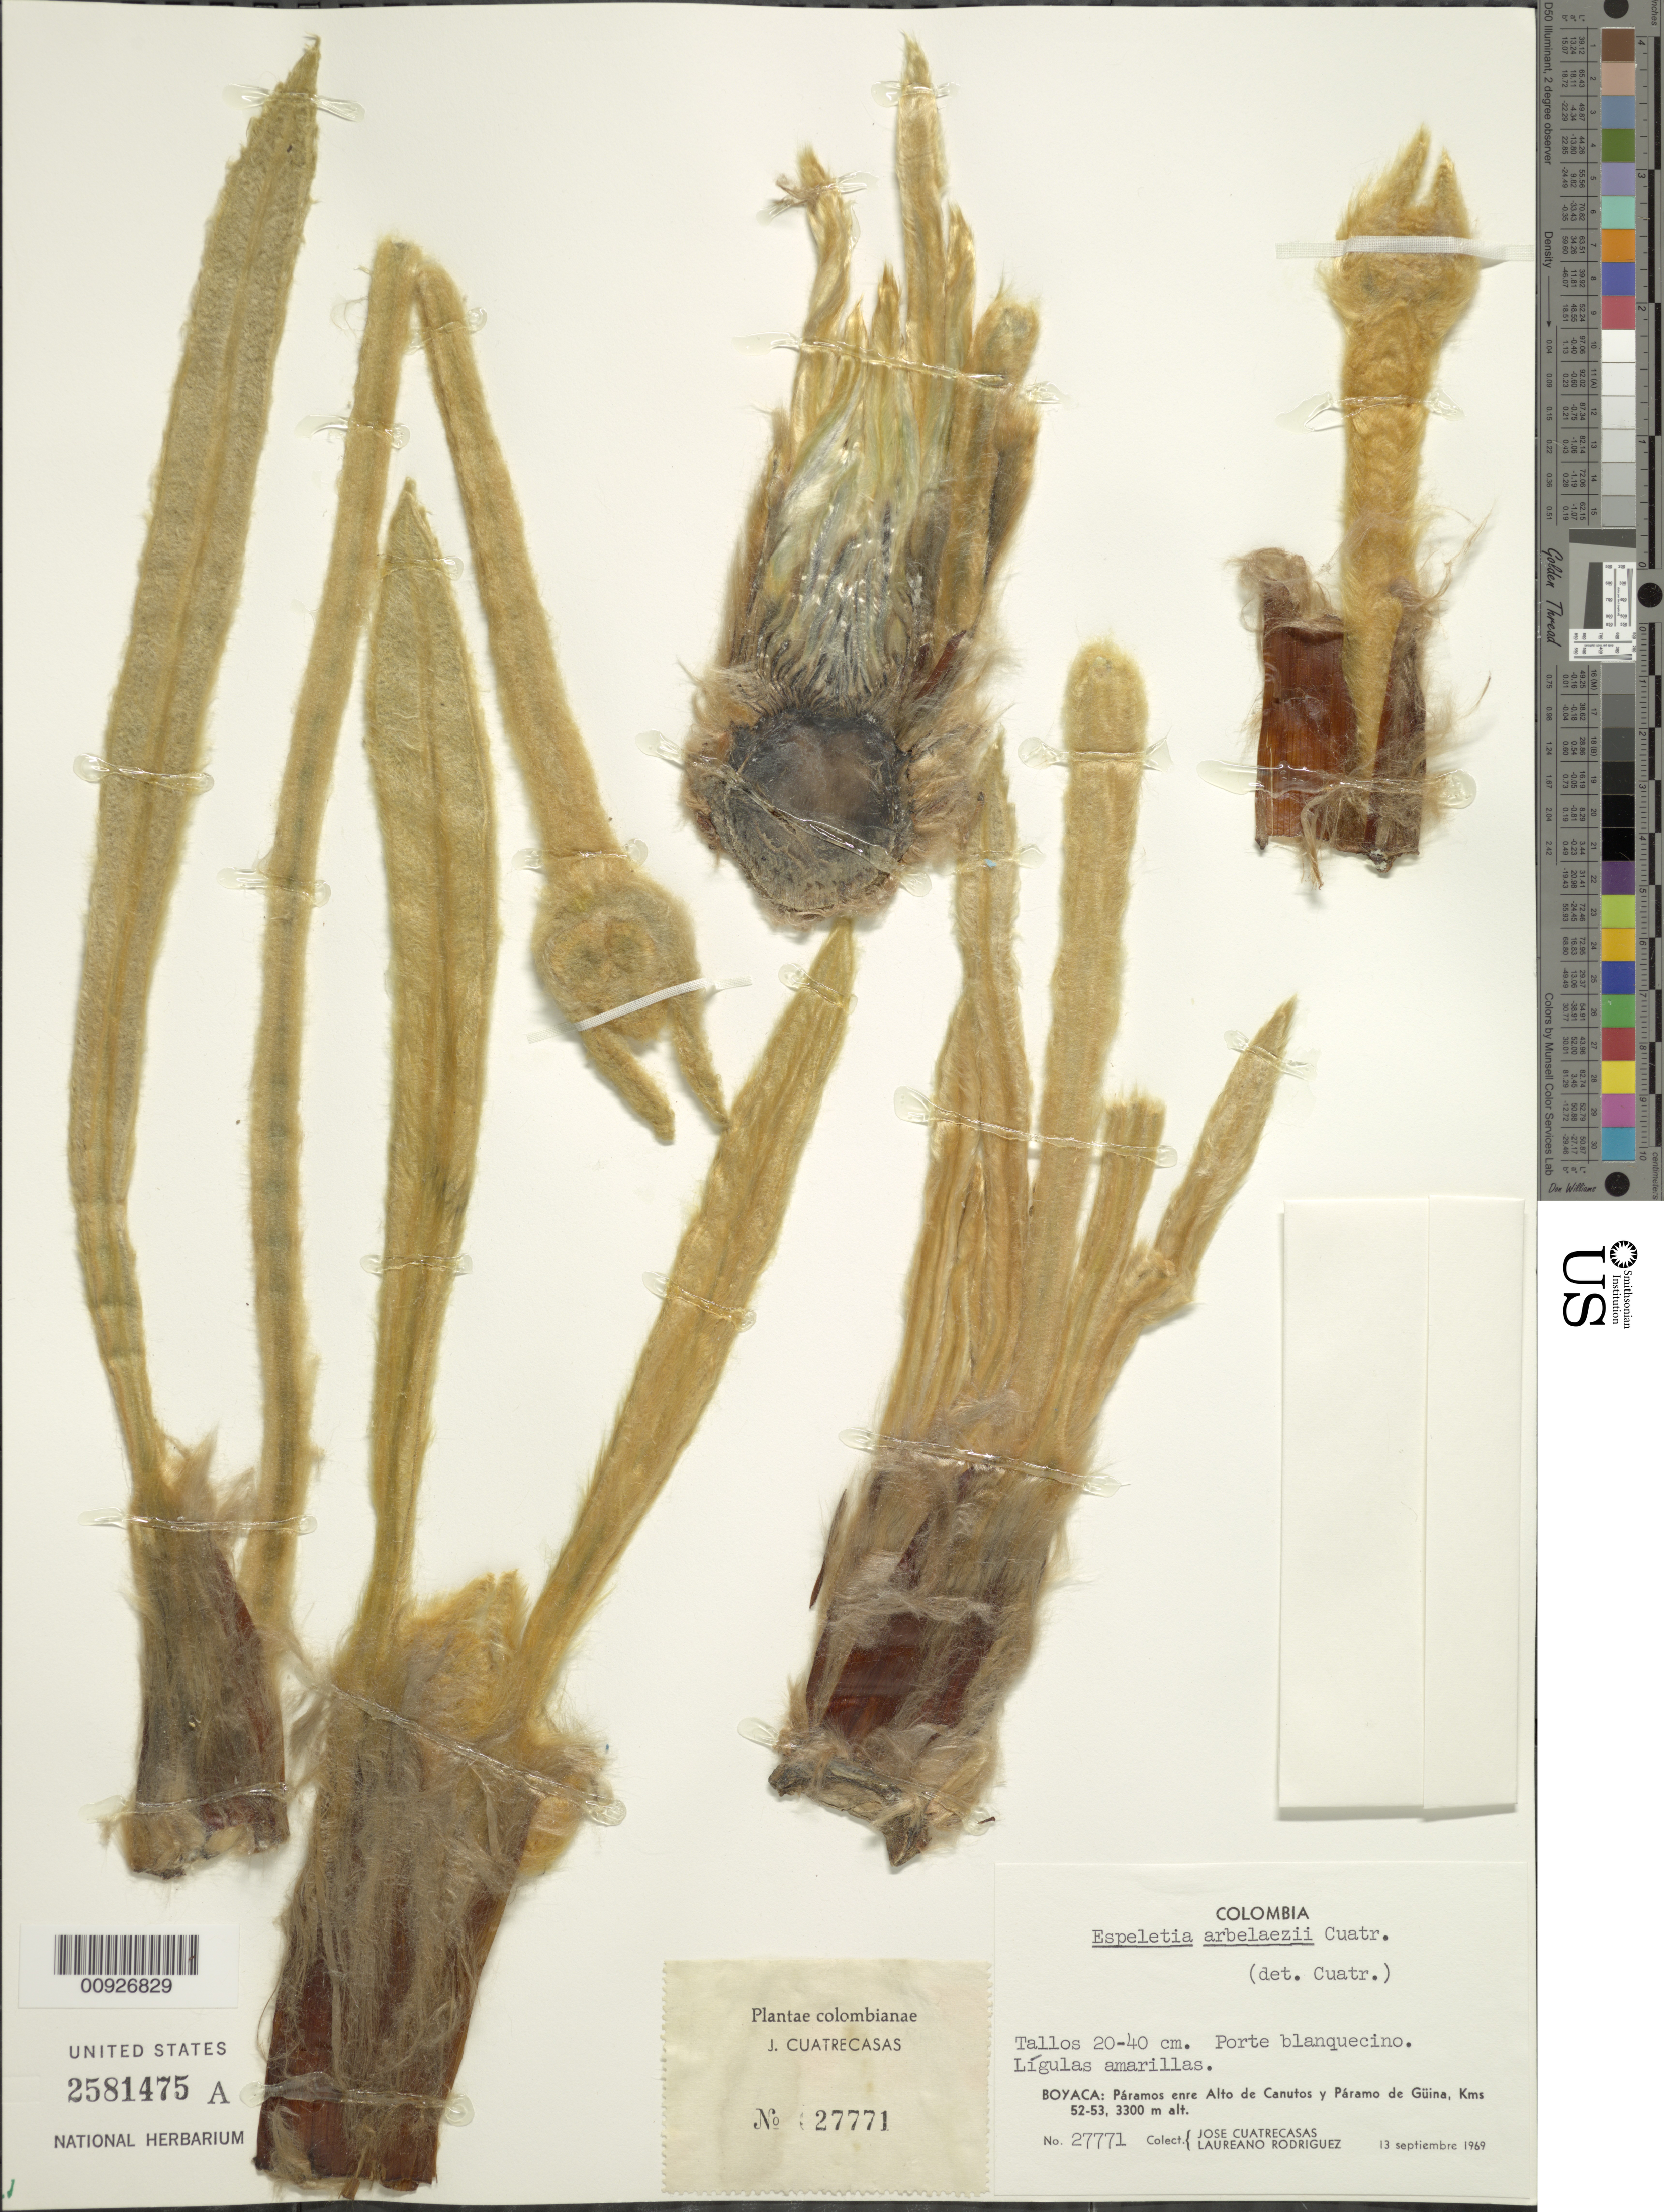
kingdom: Plantae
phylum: Tracheophyta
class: Magnoliopsida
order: Asterales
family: Asteraceae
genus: Espeletia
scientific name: Espeletia arbelaezii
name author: Cuatrec.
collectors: J. Cuatrecasas & L. Rodriguez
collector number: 27771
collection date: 1969-09-13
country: Colombia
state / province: Boyacá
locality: Páramos entre Alto de Canutos y Páramo de Güina, Kms 52-53.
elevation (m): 3300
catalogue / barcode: US 2581475A